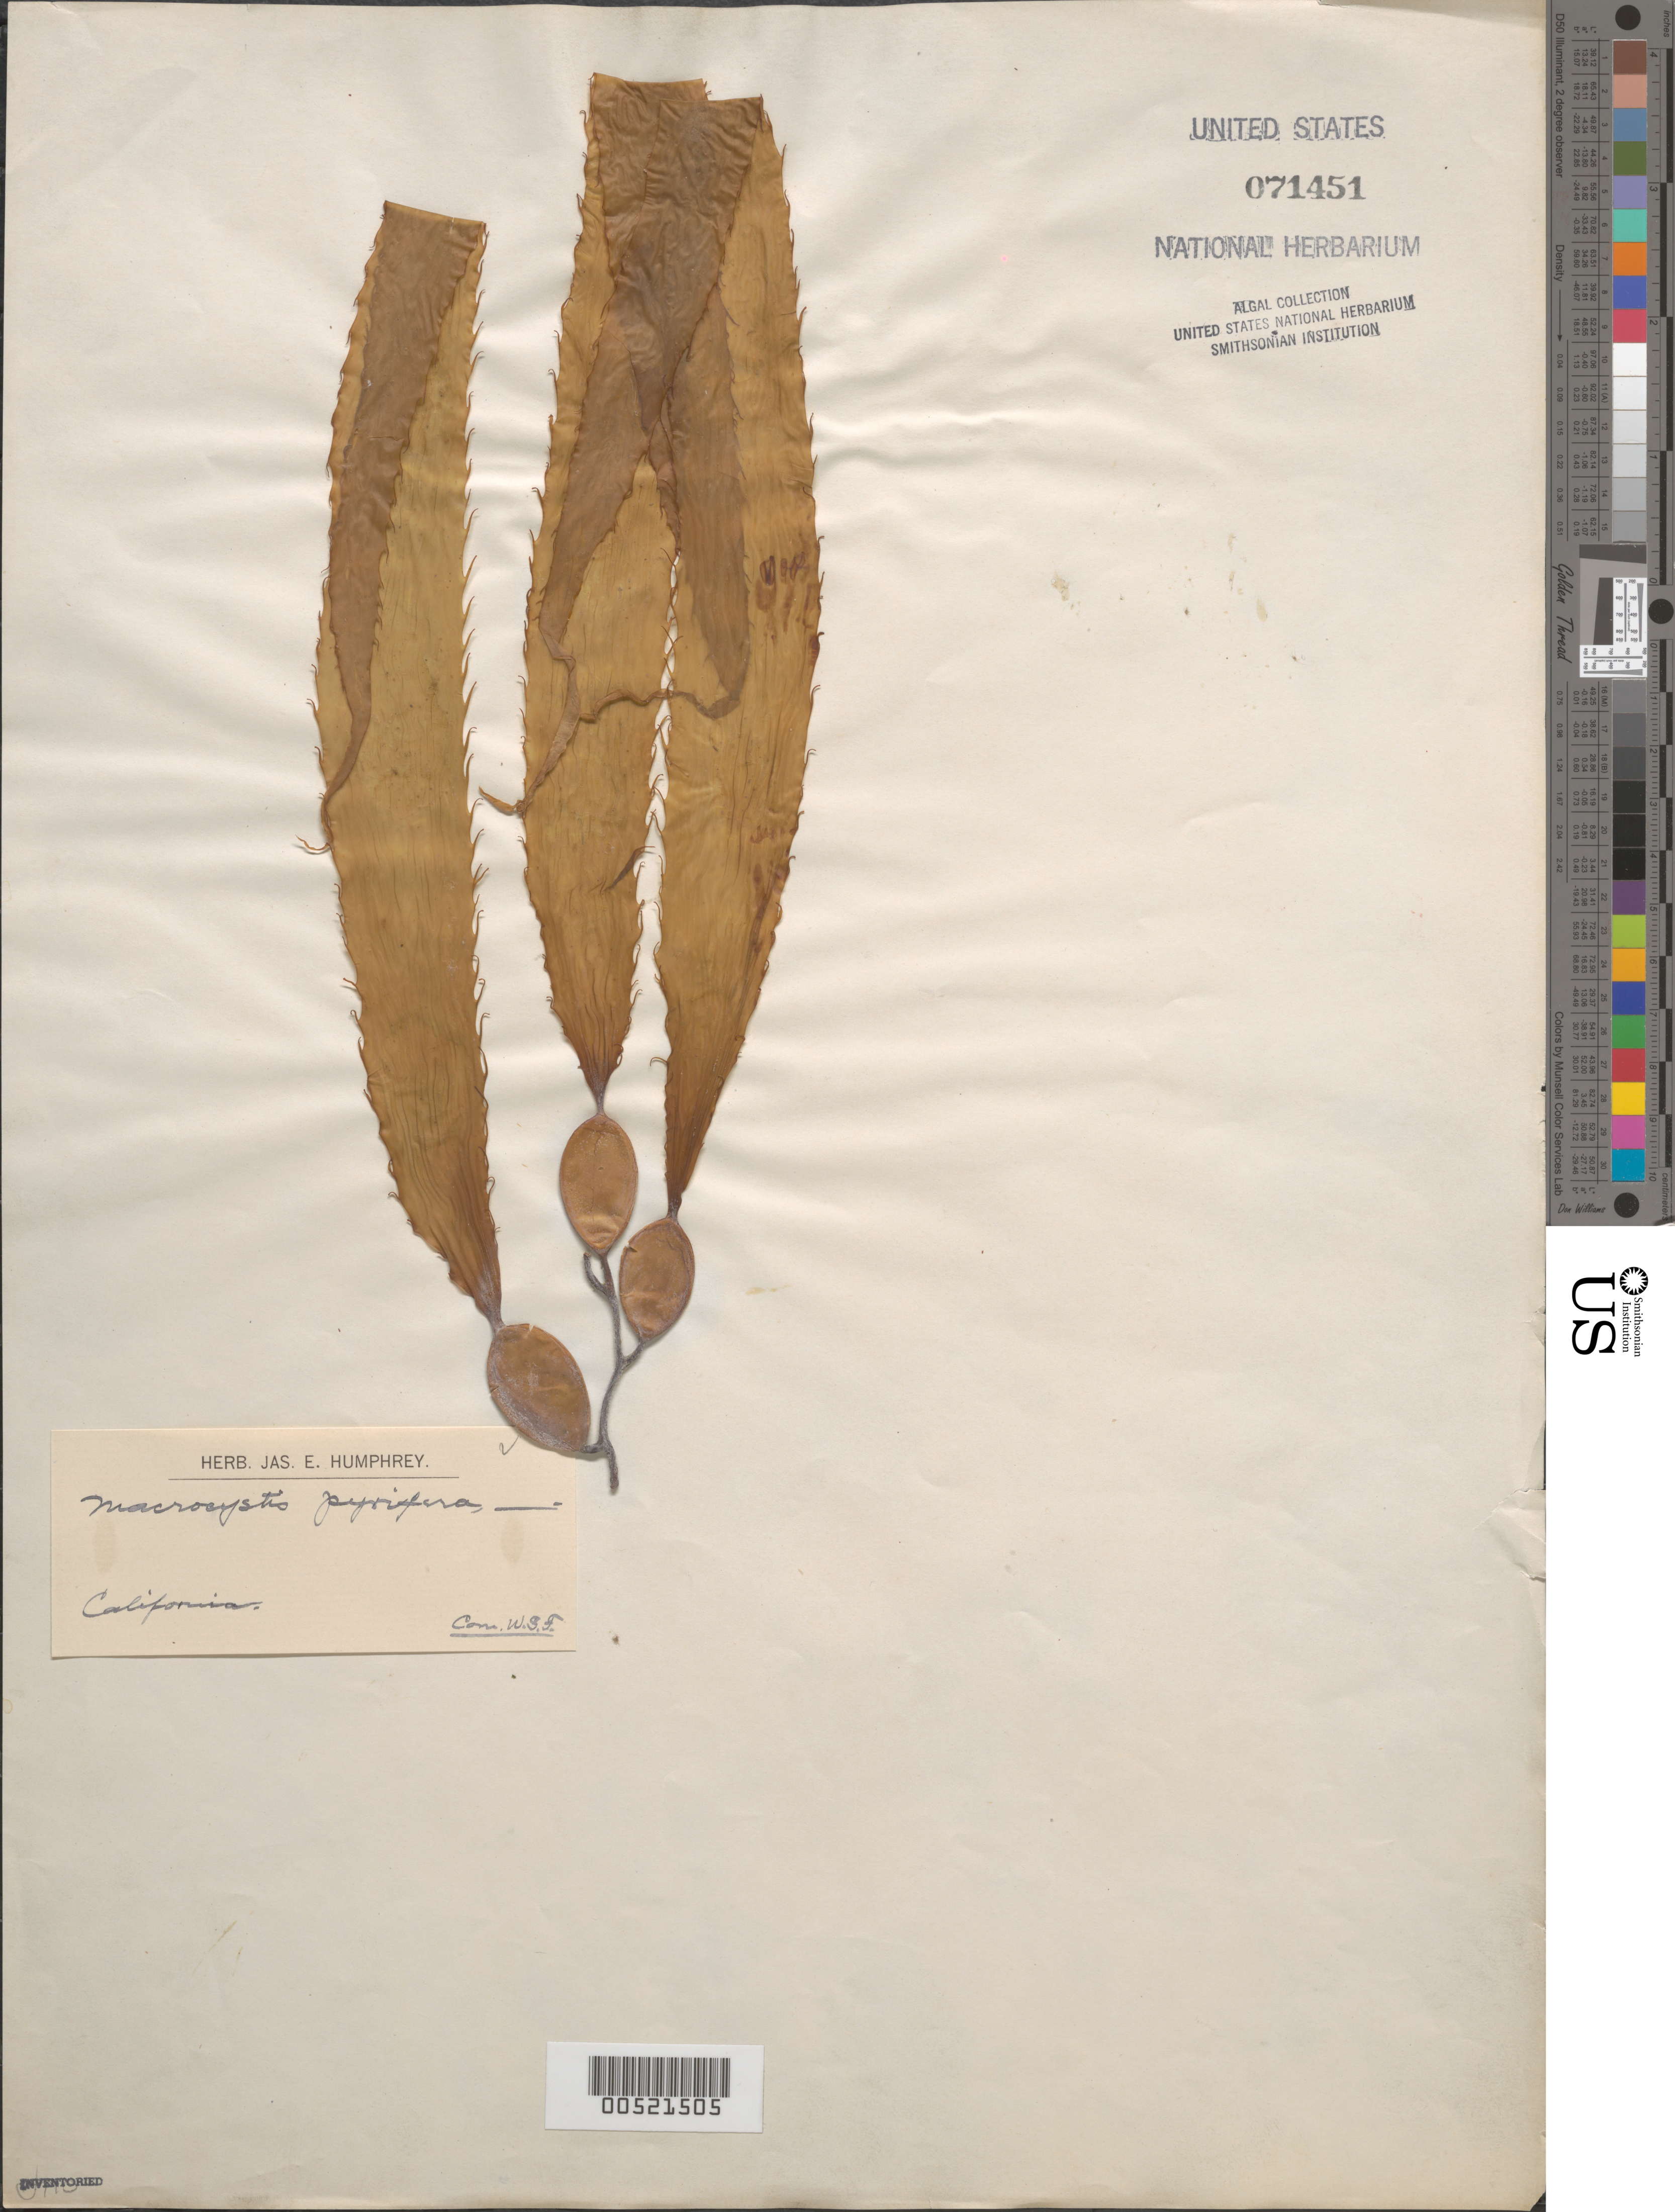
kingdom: Chromista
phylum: Ochrophyta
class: Phaeophyceae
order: Laminariales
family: Laminariaceae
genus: Macrocystis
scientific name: Macrocystis pyrifera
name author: (L.) C. Agardh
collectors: W. G. Farlow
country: United States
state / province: California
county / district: San Diego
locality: False Bay, San Diego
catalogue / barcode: US 71451